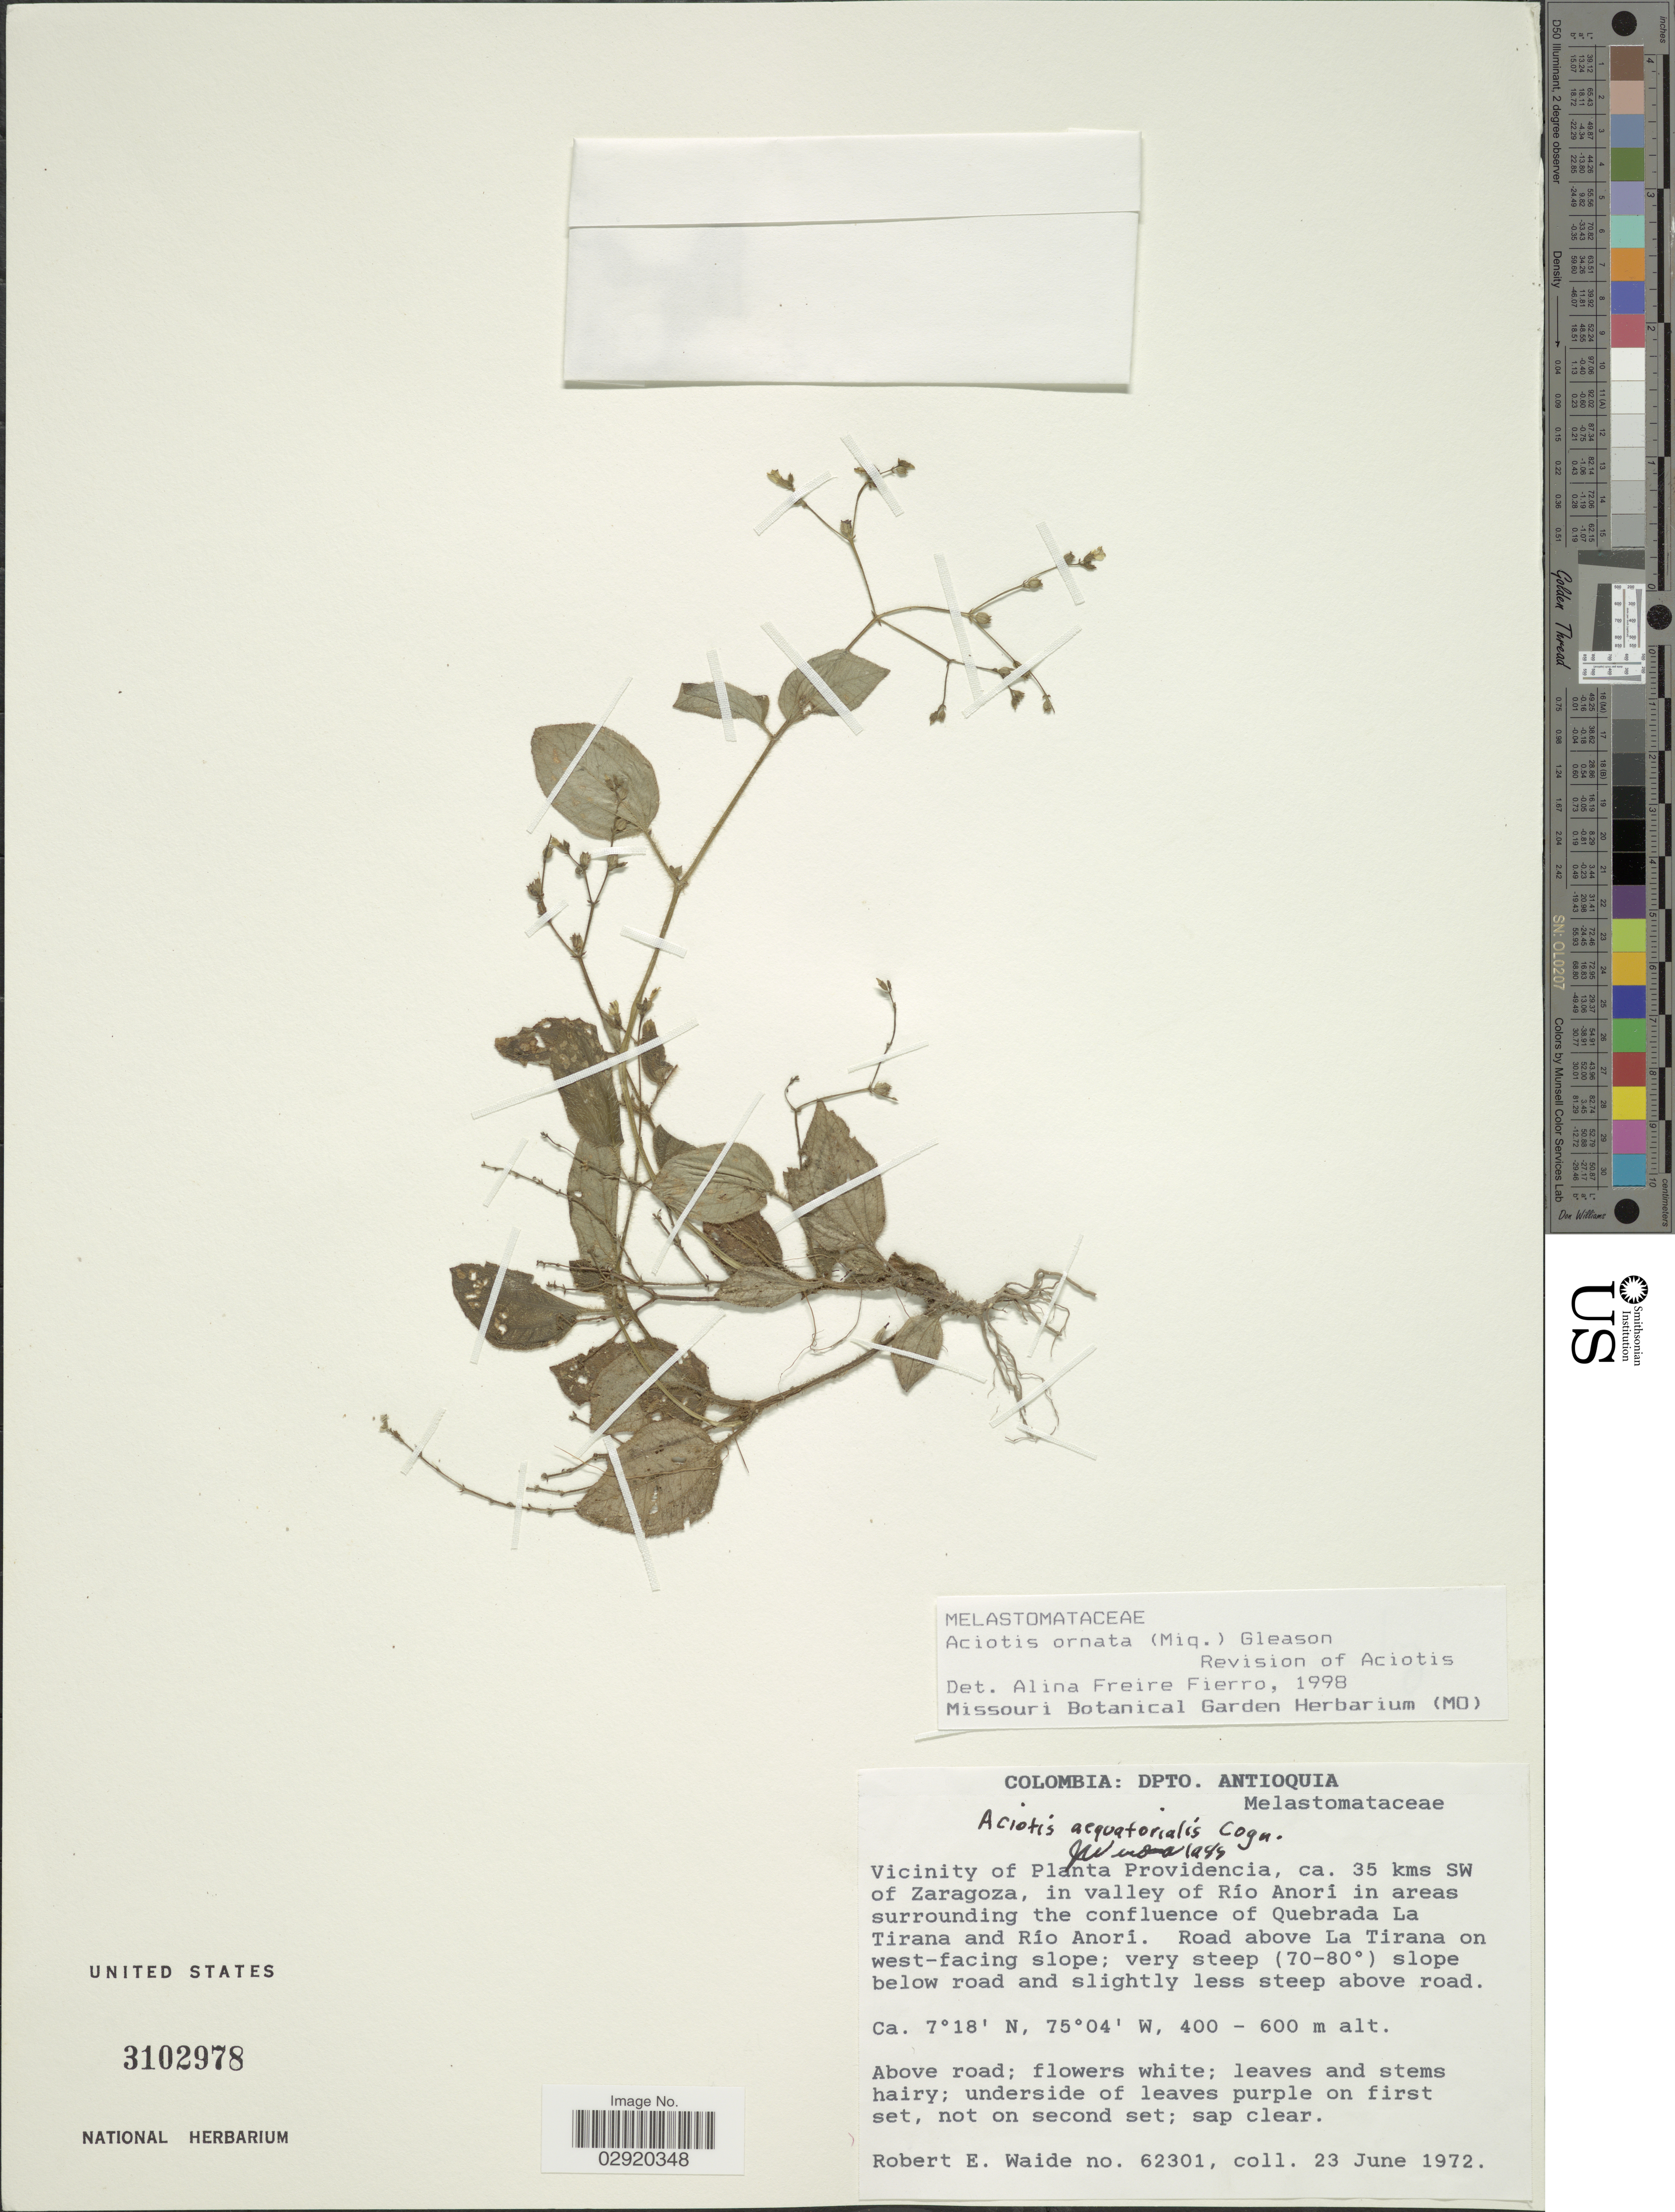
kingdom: Plantae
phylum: Tracheophyta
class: Magnoliopsida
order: Myrtales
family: Melastomataceae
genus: Aciotis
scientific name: Aciotis ornata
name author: (Miq.) Gleason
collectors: R. Waide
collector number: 62301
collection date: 1972-06-23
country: Colombia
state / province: Antioquia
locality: Dpto. Antioquia. Vicinity of Planta Providencia, ca. 35 kms SW of Zaragoza, in valley of Río Anori in areas surrounding the confluence of Quebrada La Tirana and Río Anori. Road above La Tirana on west-facing slope.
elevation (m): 400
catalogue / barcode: US 3102978